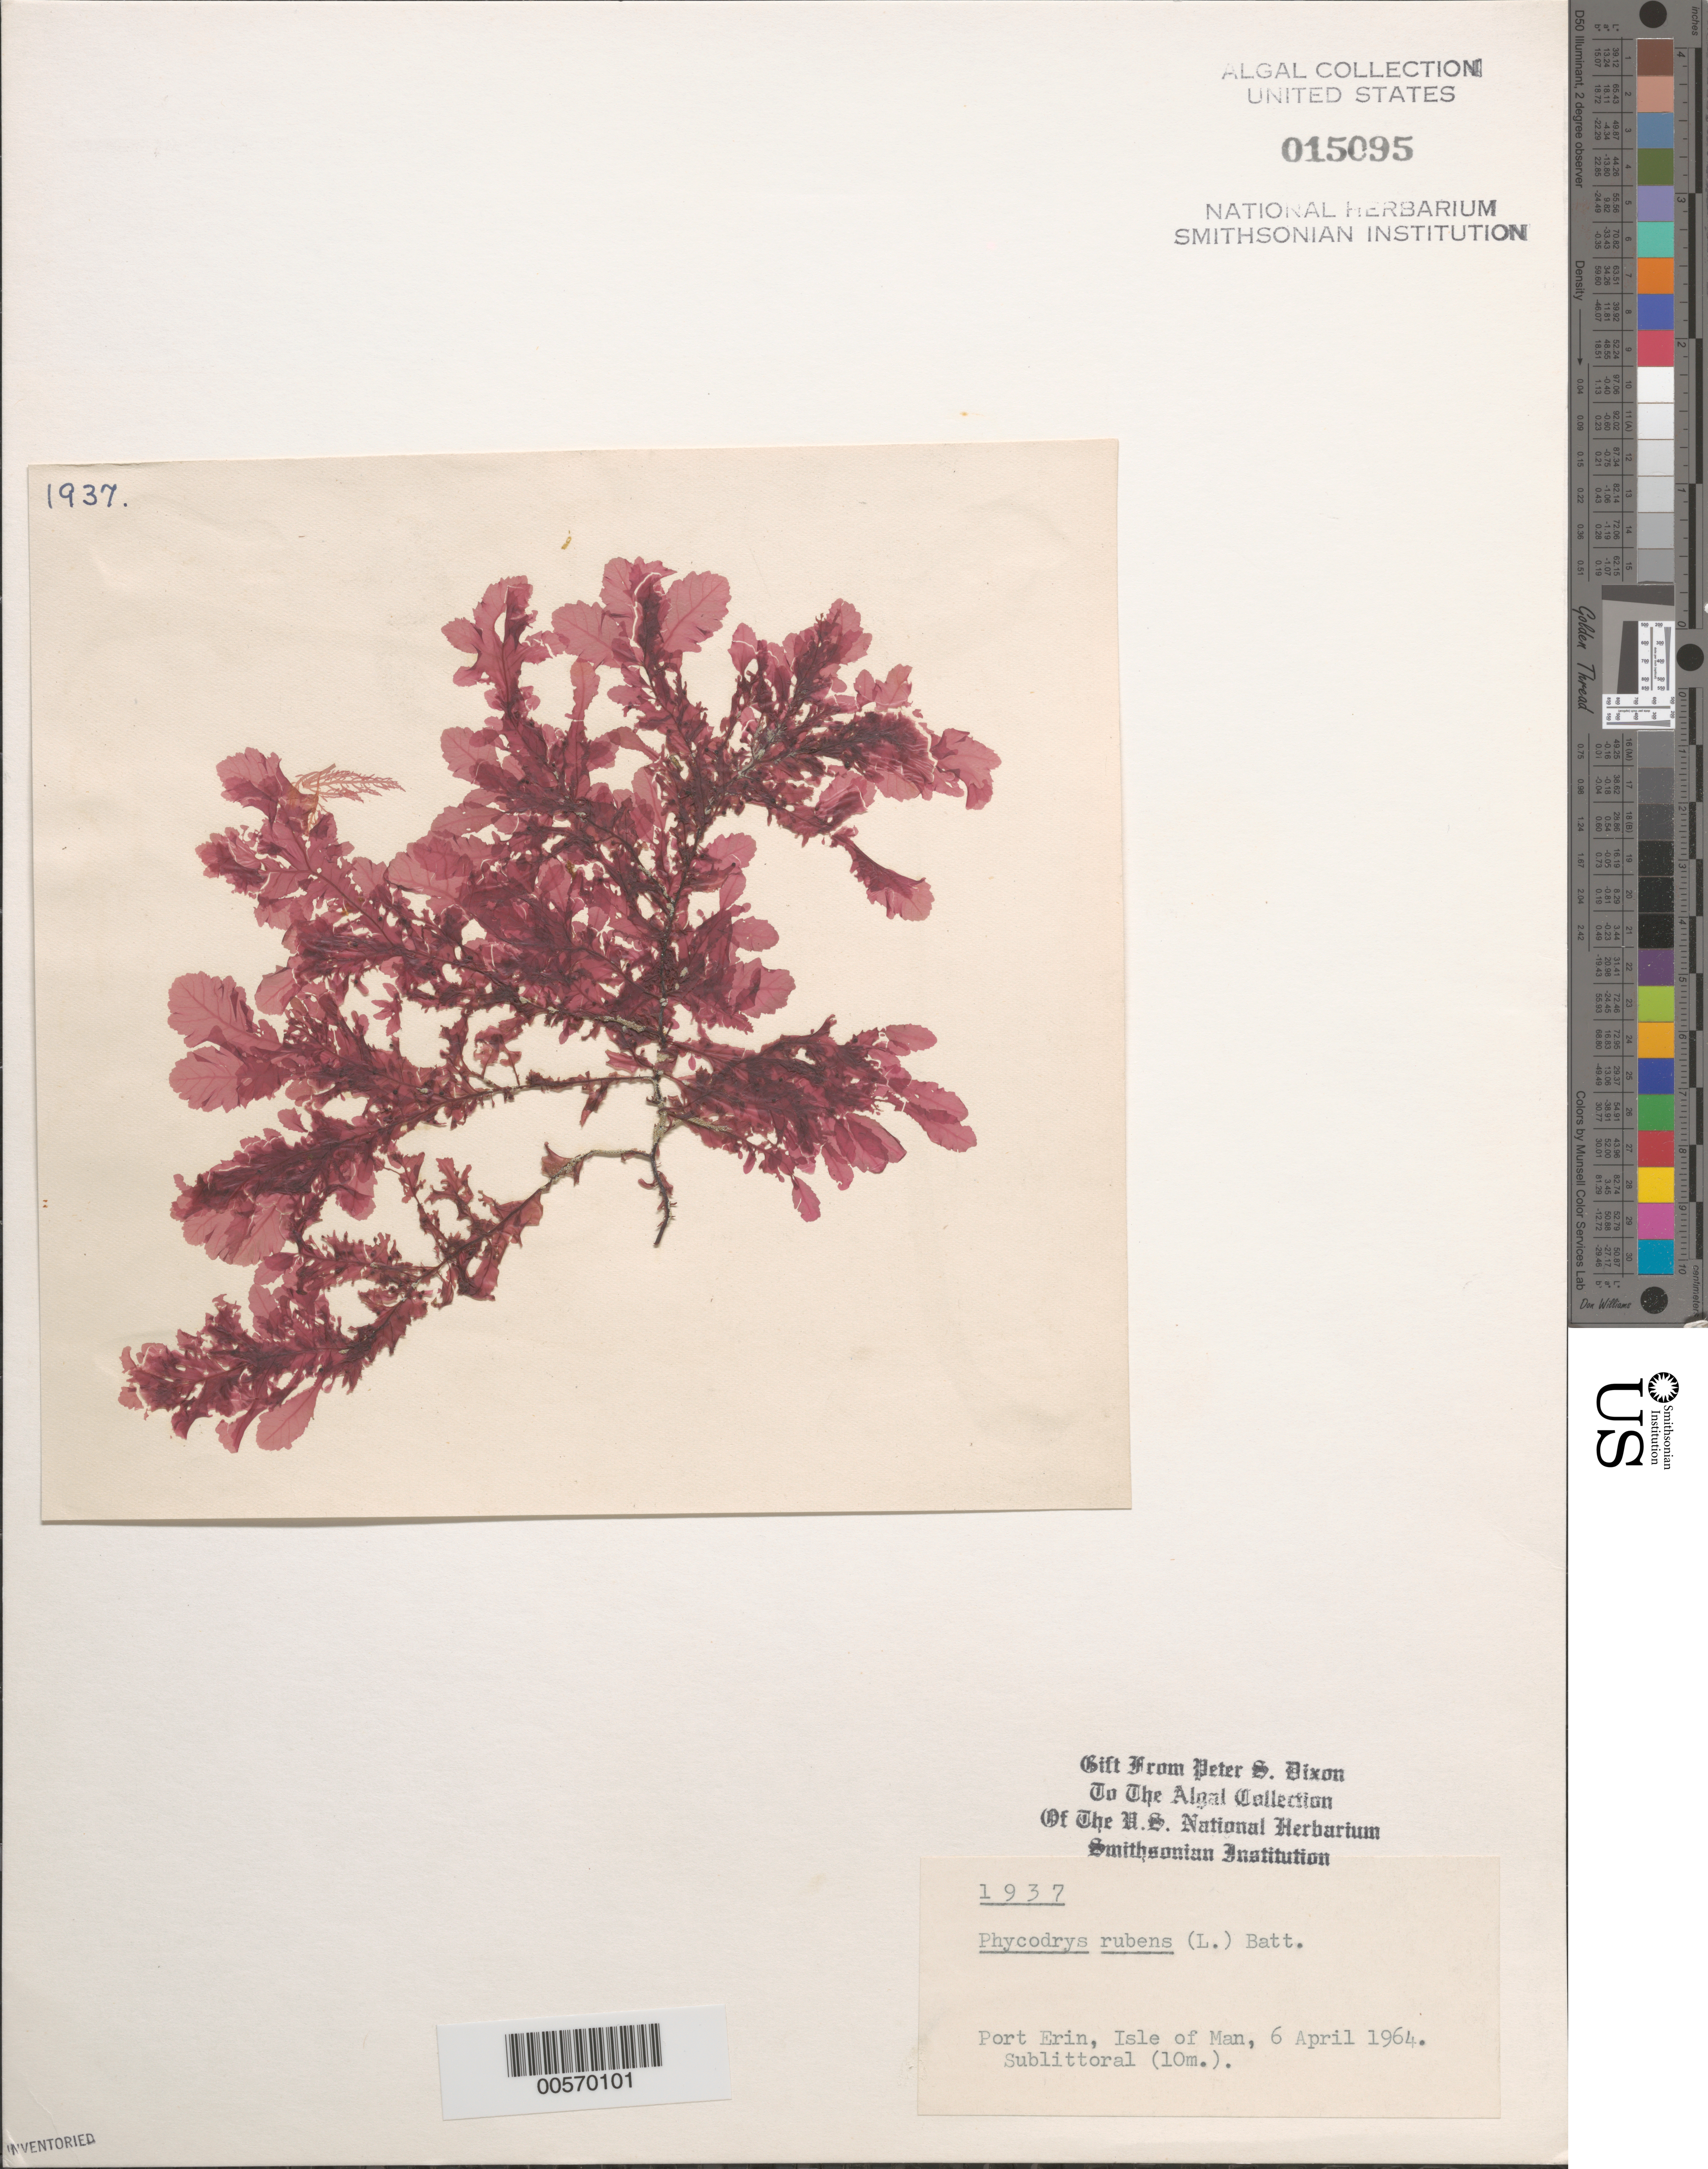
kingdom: Plantae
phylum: Rhodophyta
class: Florideophyceae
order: Ceramiales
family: Delesseriaceae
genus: Phycodrys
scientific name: Phycodrys rubens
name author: (L.) Batters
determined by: Dixon, P. S.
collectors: P. S. Dixon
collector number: PSD 1937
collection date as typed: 06 Apr 1964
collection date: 1964-04-06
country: United Kingdom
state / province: England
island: Isle of Man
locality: Port Erin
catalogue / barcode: US 15095